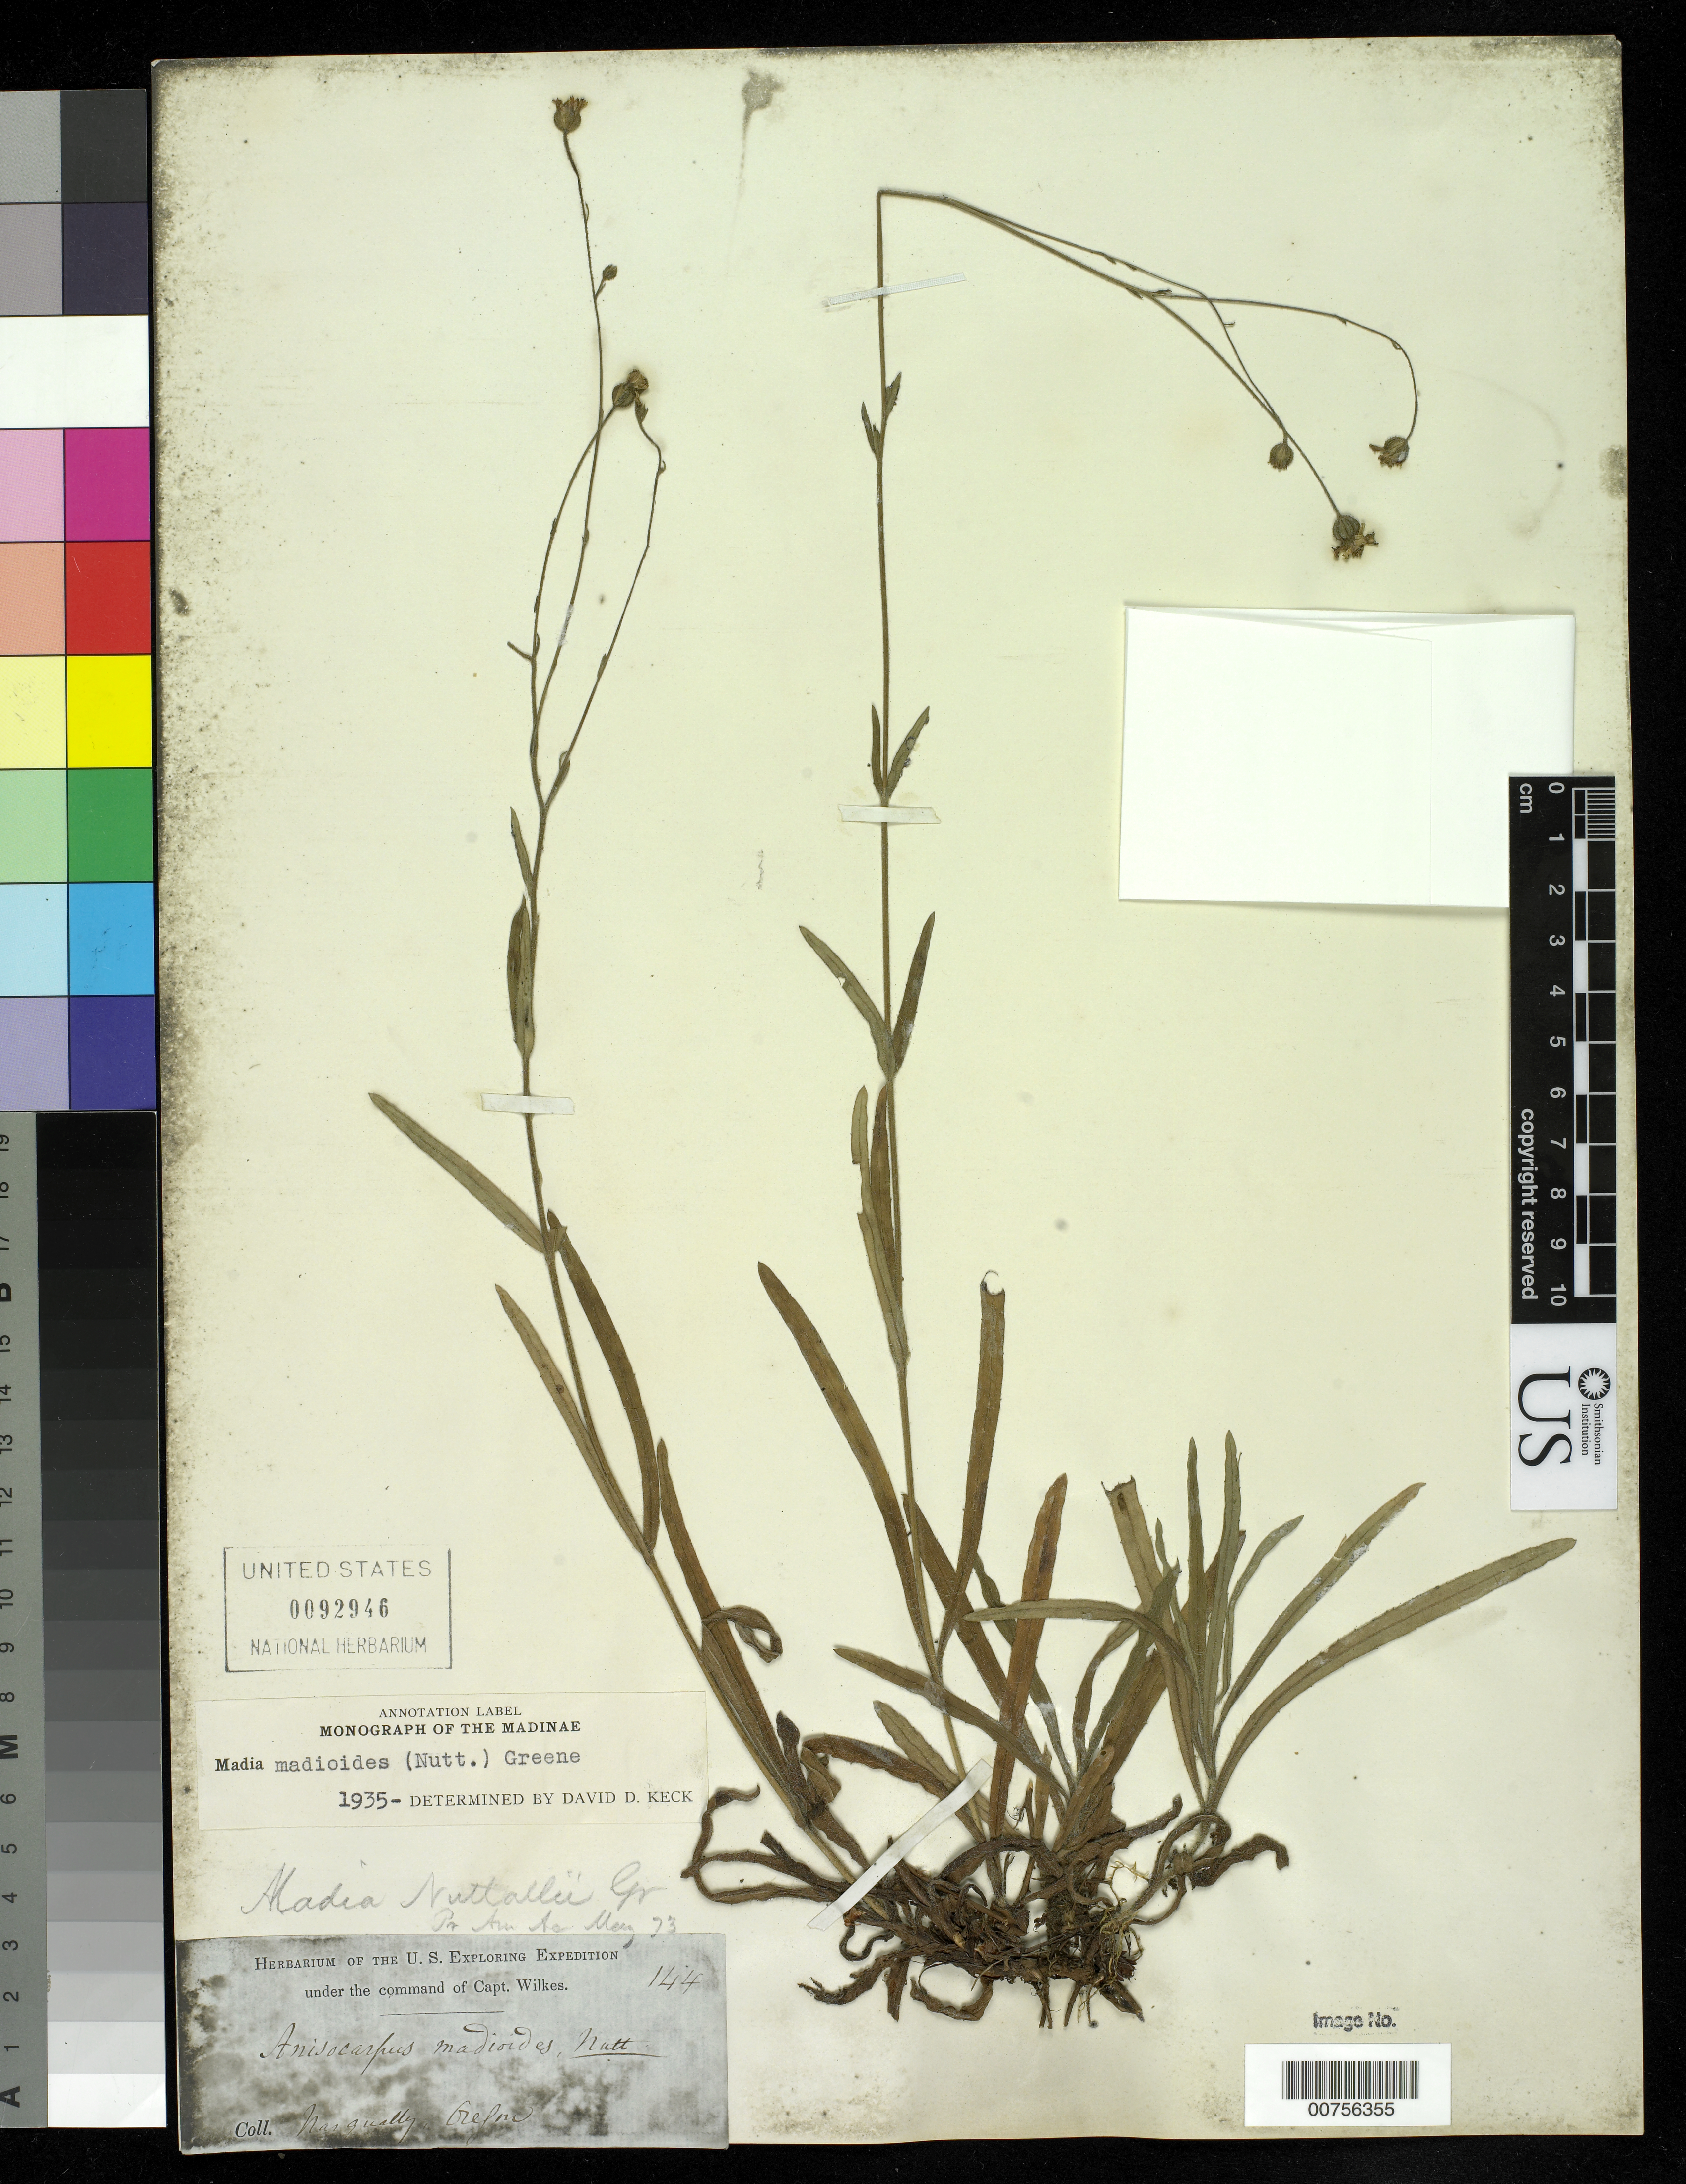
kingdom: Plantae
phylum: Tracheophyta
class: Magnoliopsida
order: Asterales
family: Asteraceae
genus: Madia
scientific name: Madia madioides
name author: (Nutt.) Greene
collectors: Wilkes Explor. Exped.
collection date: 1838/1842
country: United States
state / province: Oregon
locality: Nisqually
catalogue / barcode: US 92946